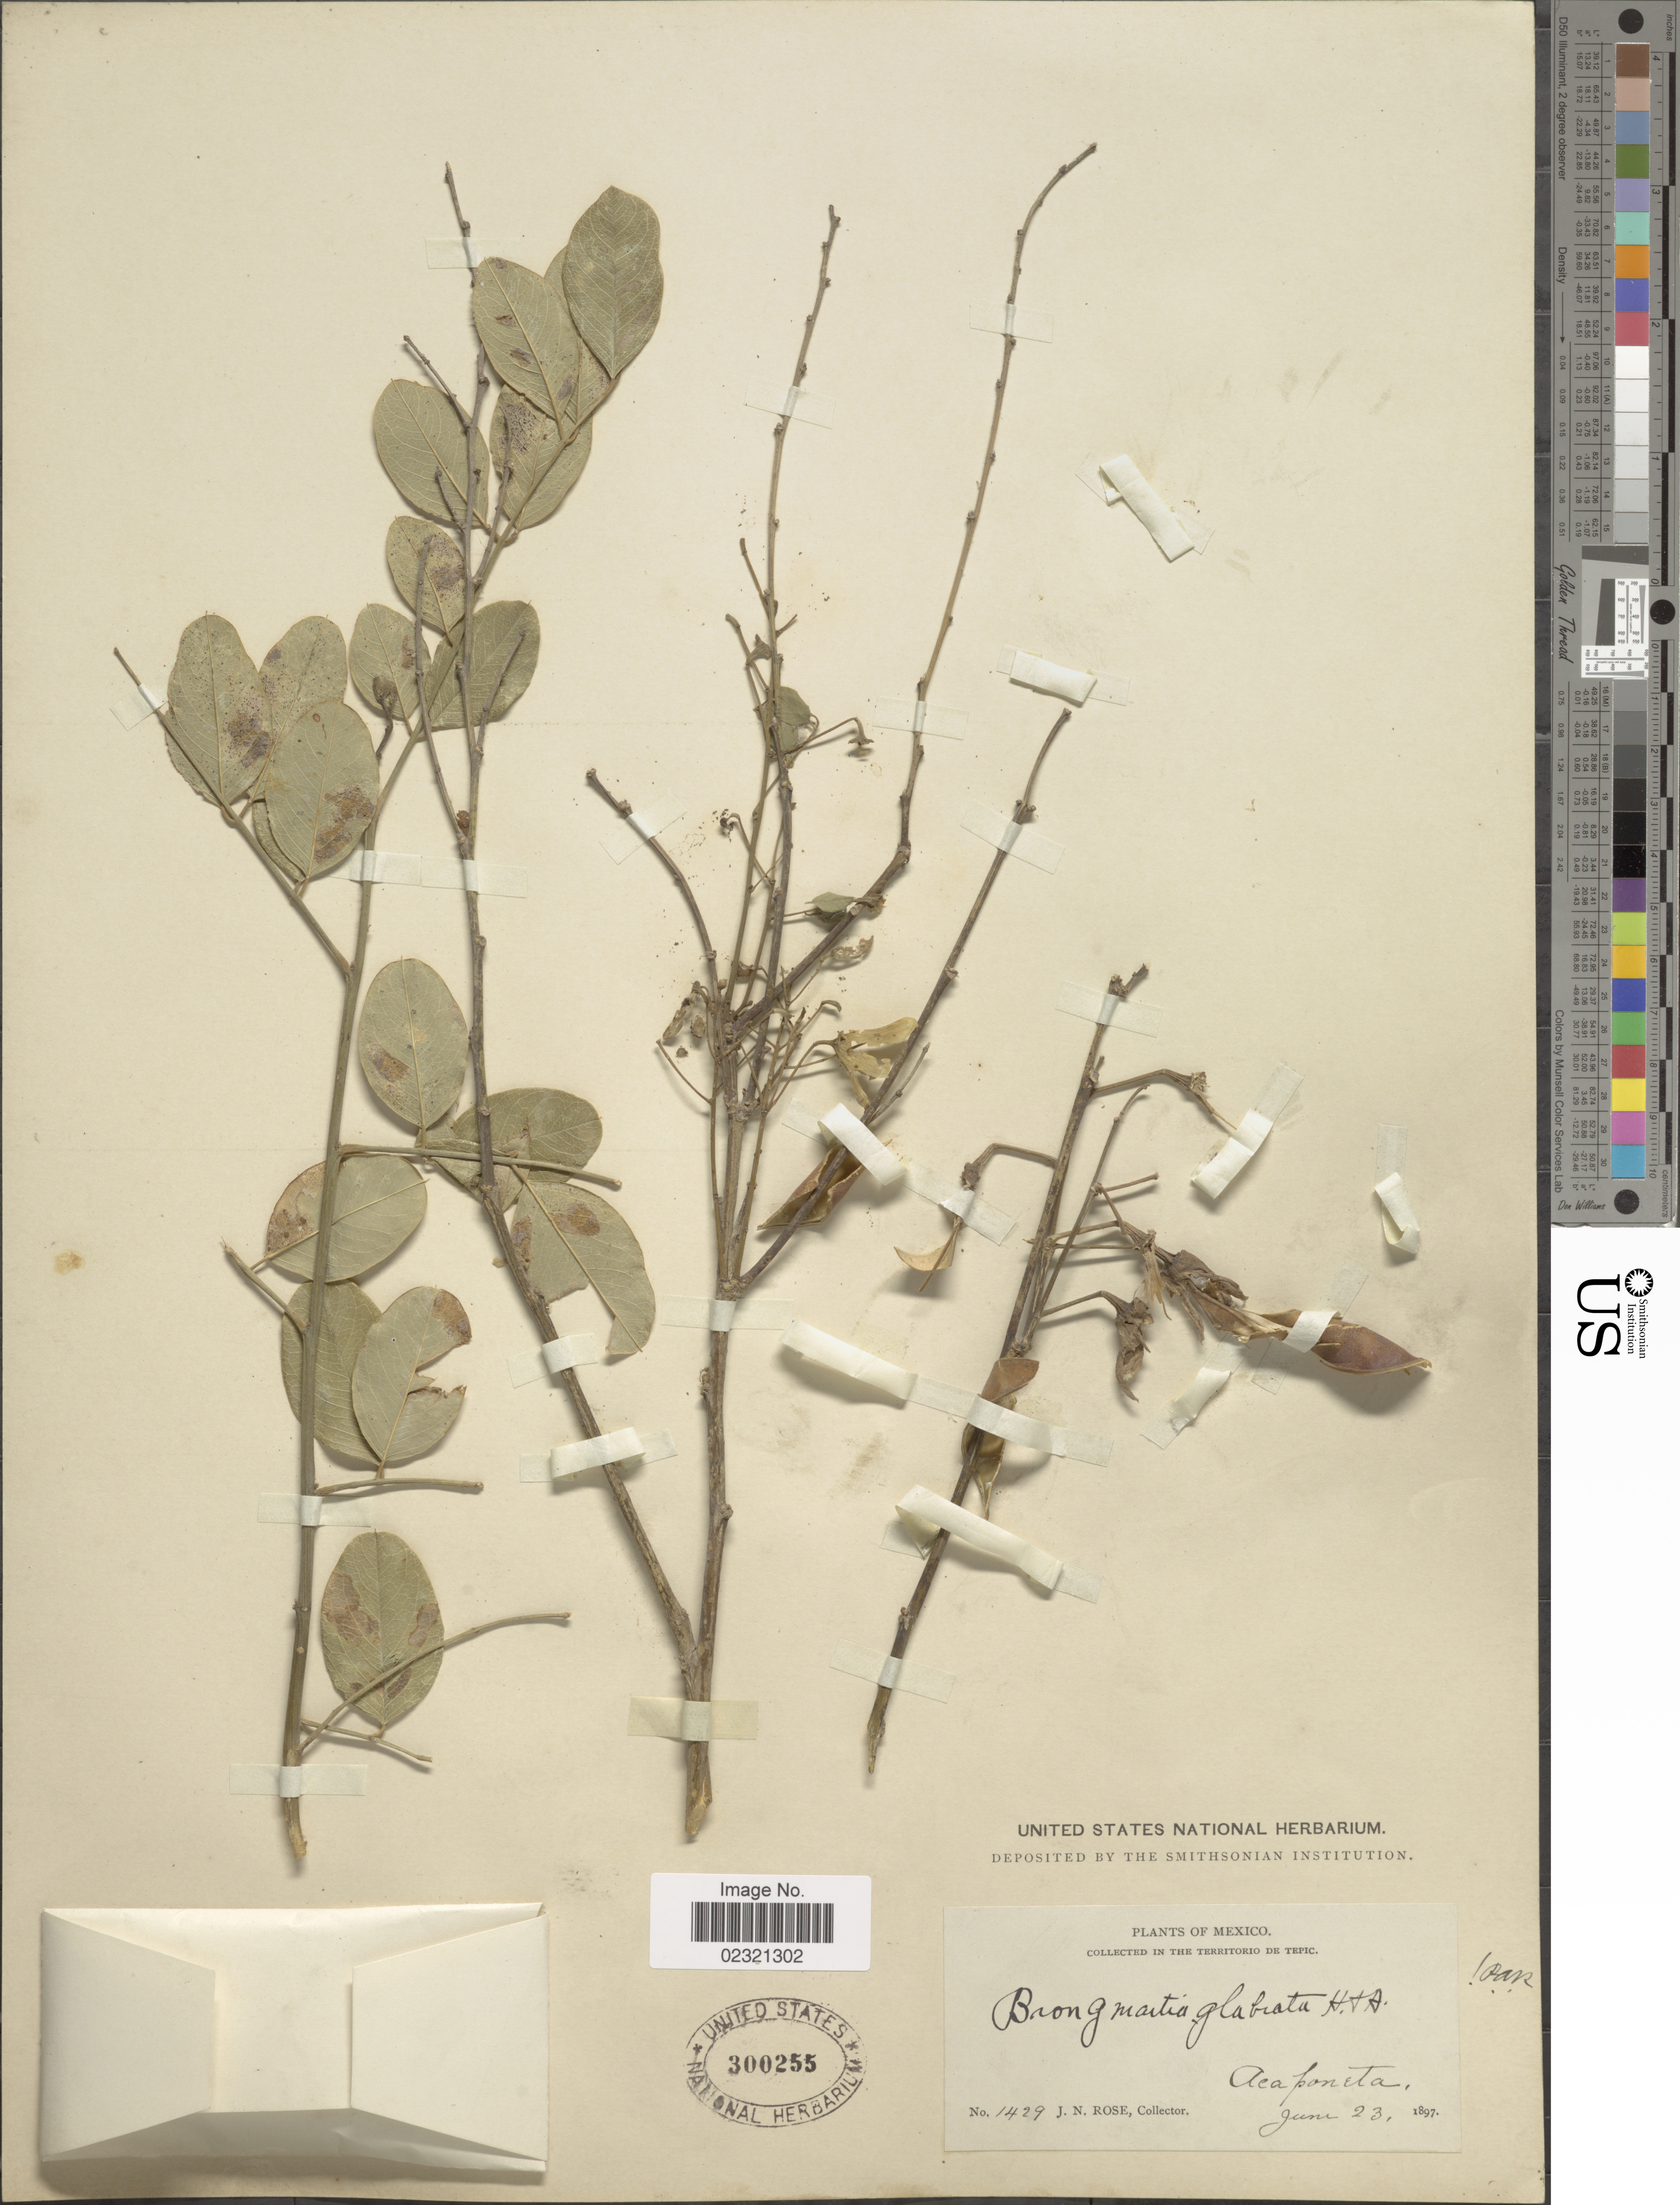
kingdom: Plantae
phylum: Tracheophyta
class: Magnoliopsida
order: Fabales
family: Fabaceae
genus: Brongniartia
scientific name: Brongniartia glabrata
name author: Hook. & Arn.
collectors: J. N. Rose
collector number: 1429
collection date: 1897-06-23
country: Mexico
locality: In the territorio de Tepic, Acaponeta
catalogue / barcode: US 300255